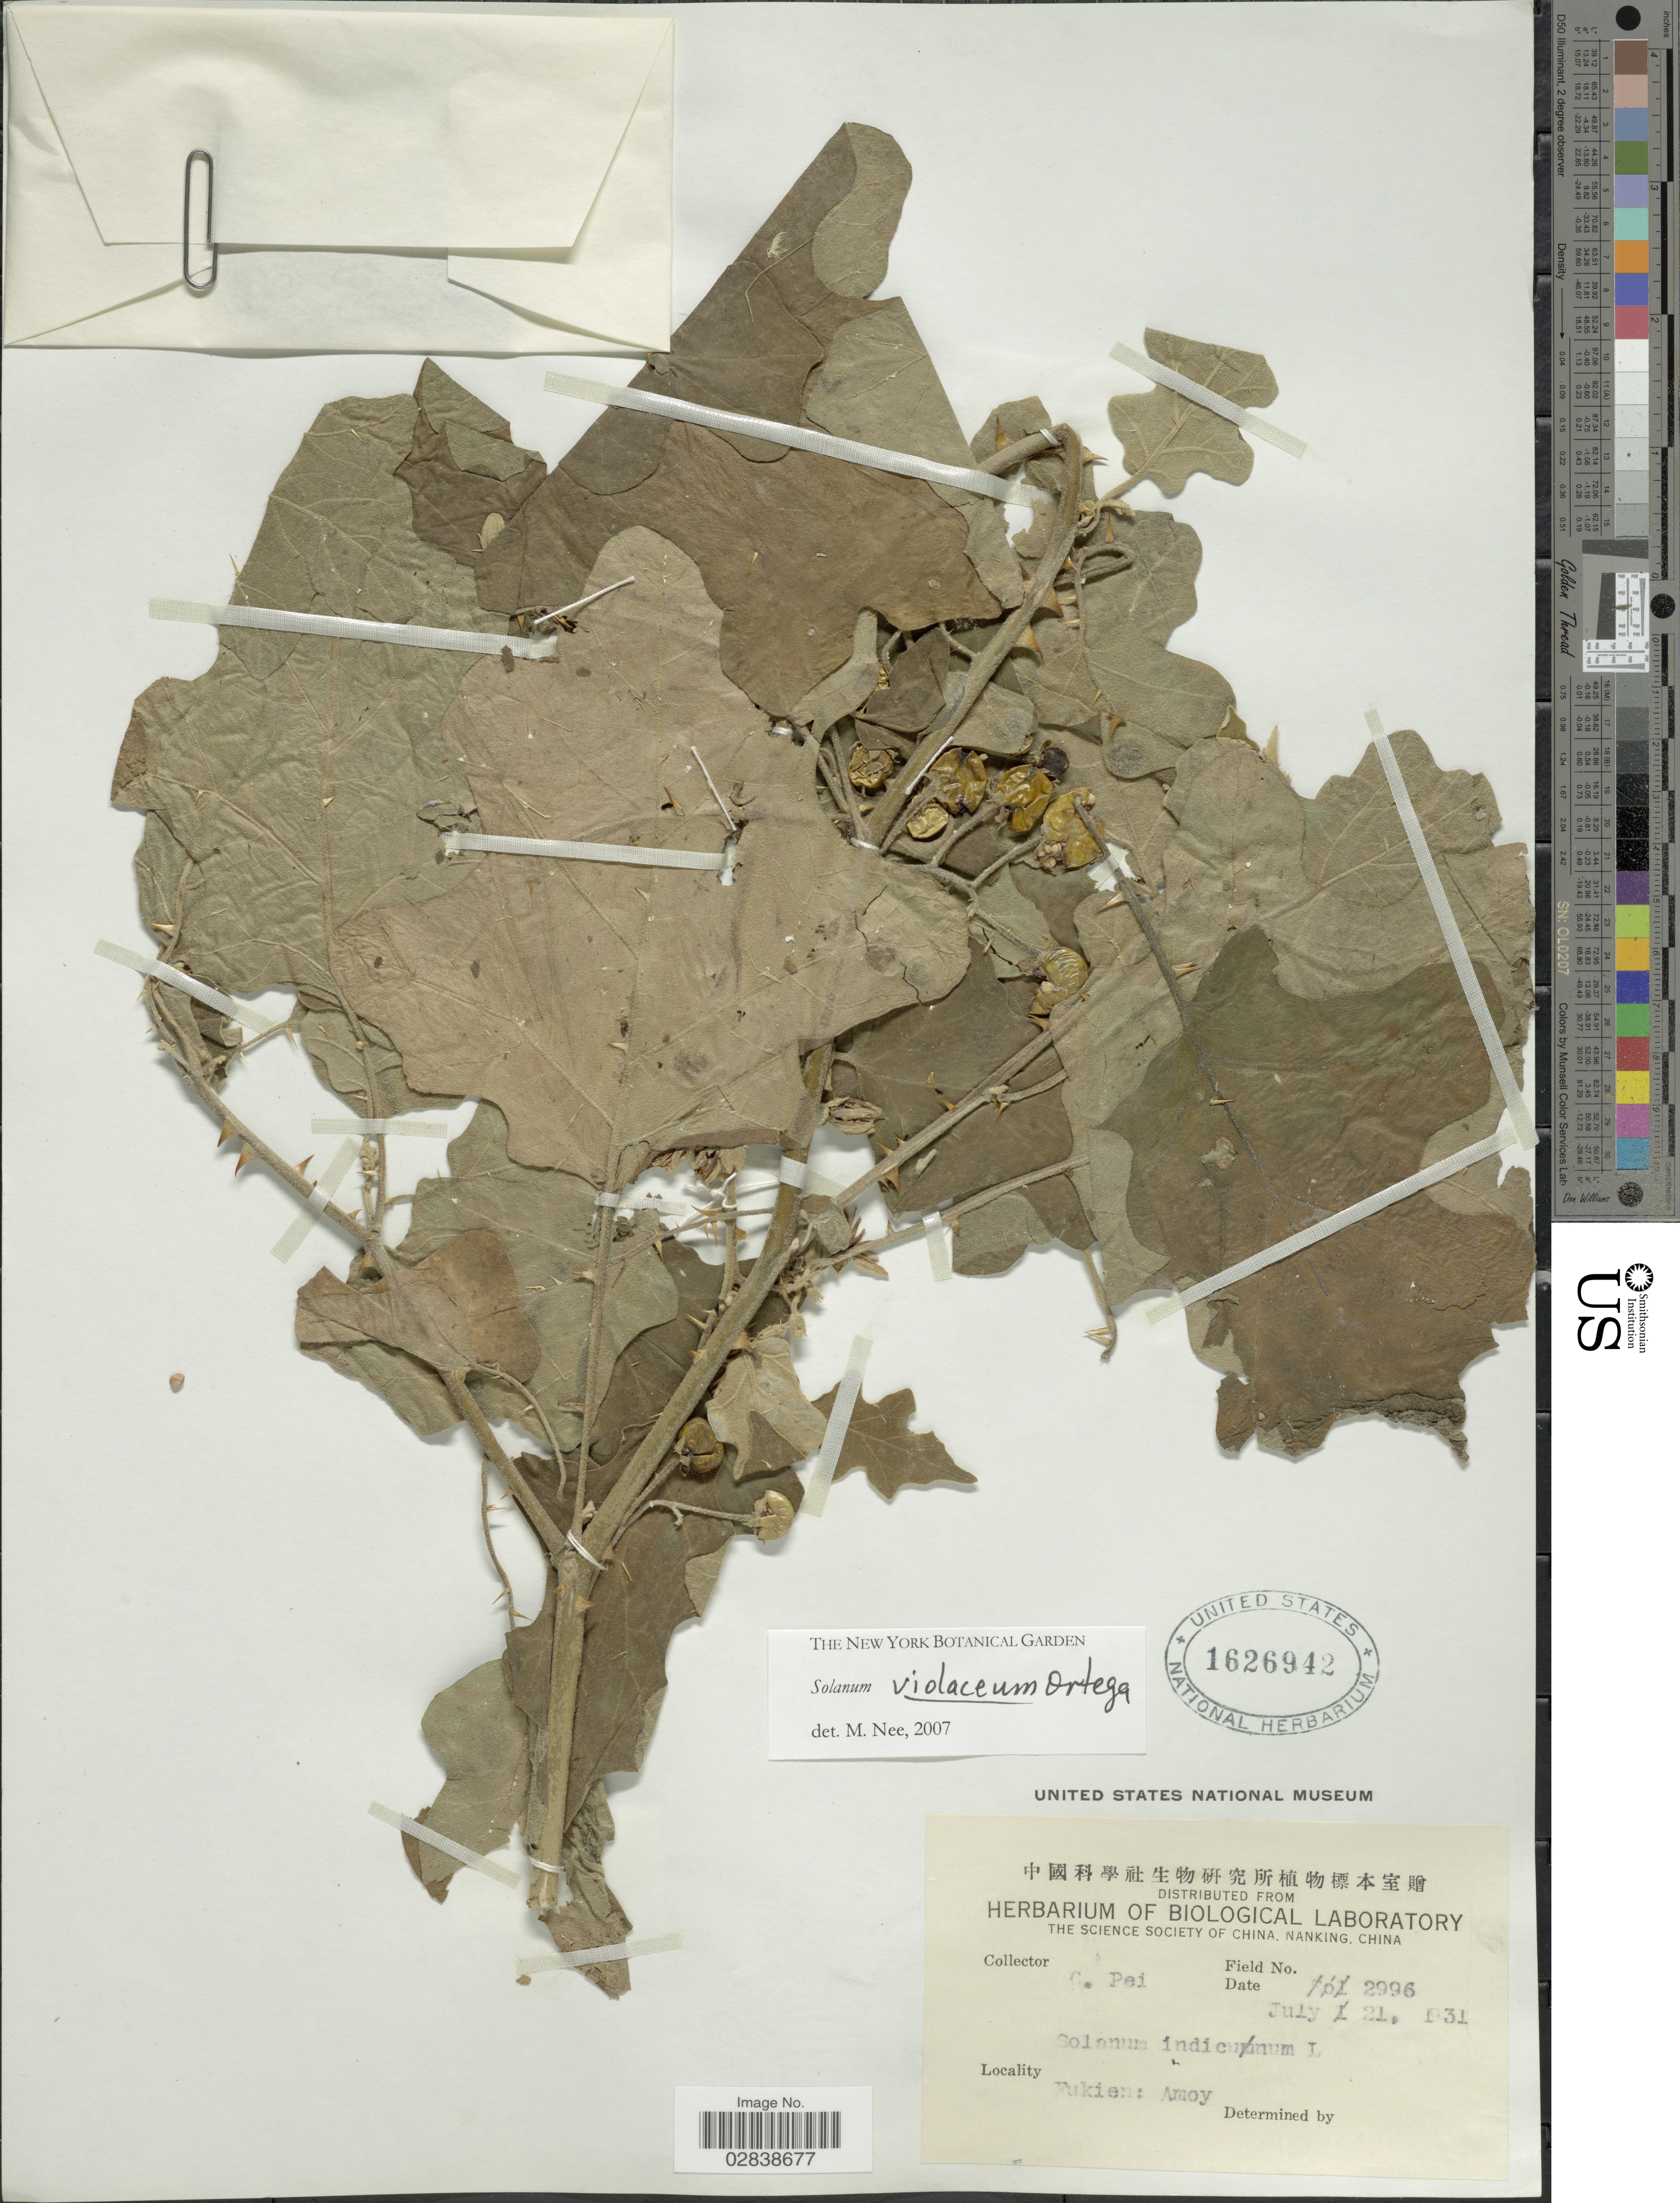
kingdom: Plantae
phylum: Tracheophyta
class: Magnoliopsida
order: Solanales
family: Solanaceae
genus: Solanum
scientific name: Solanum violaceum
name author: Ortega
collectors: C. P'ei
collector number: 2996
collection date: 1931-07-21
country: China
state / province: Fujian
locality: Fukien: Amoy.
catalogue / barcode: US 1626942